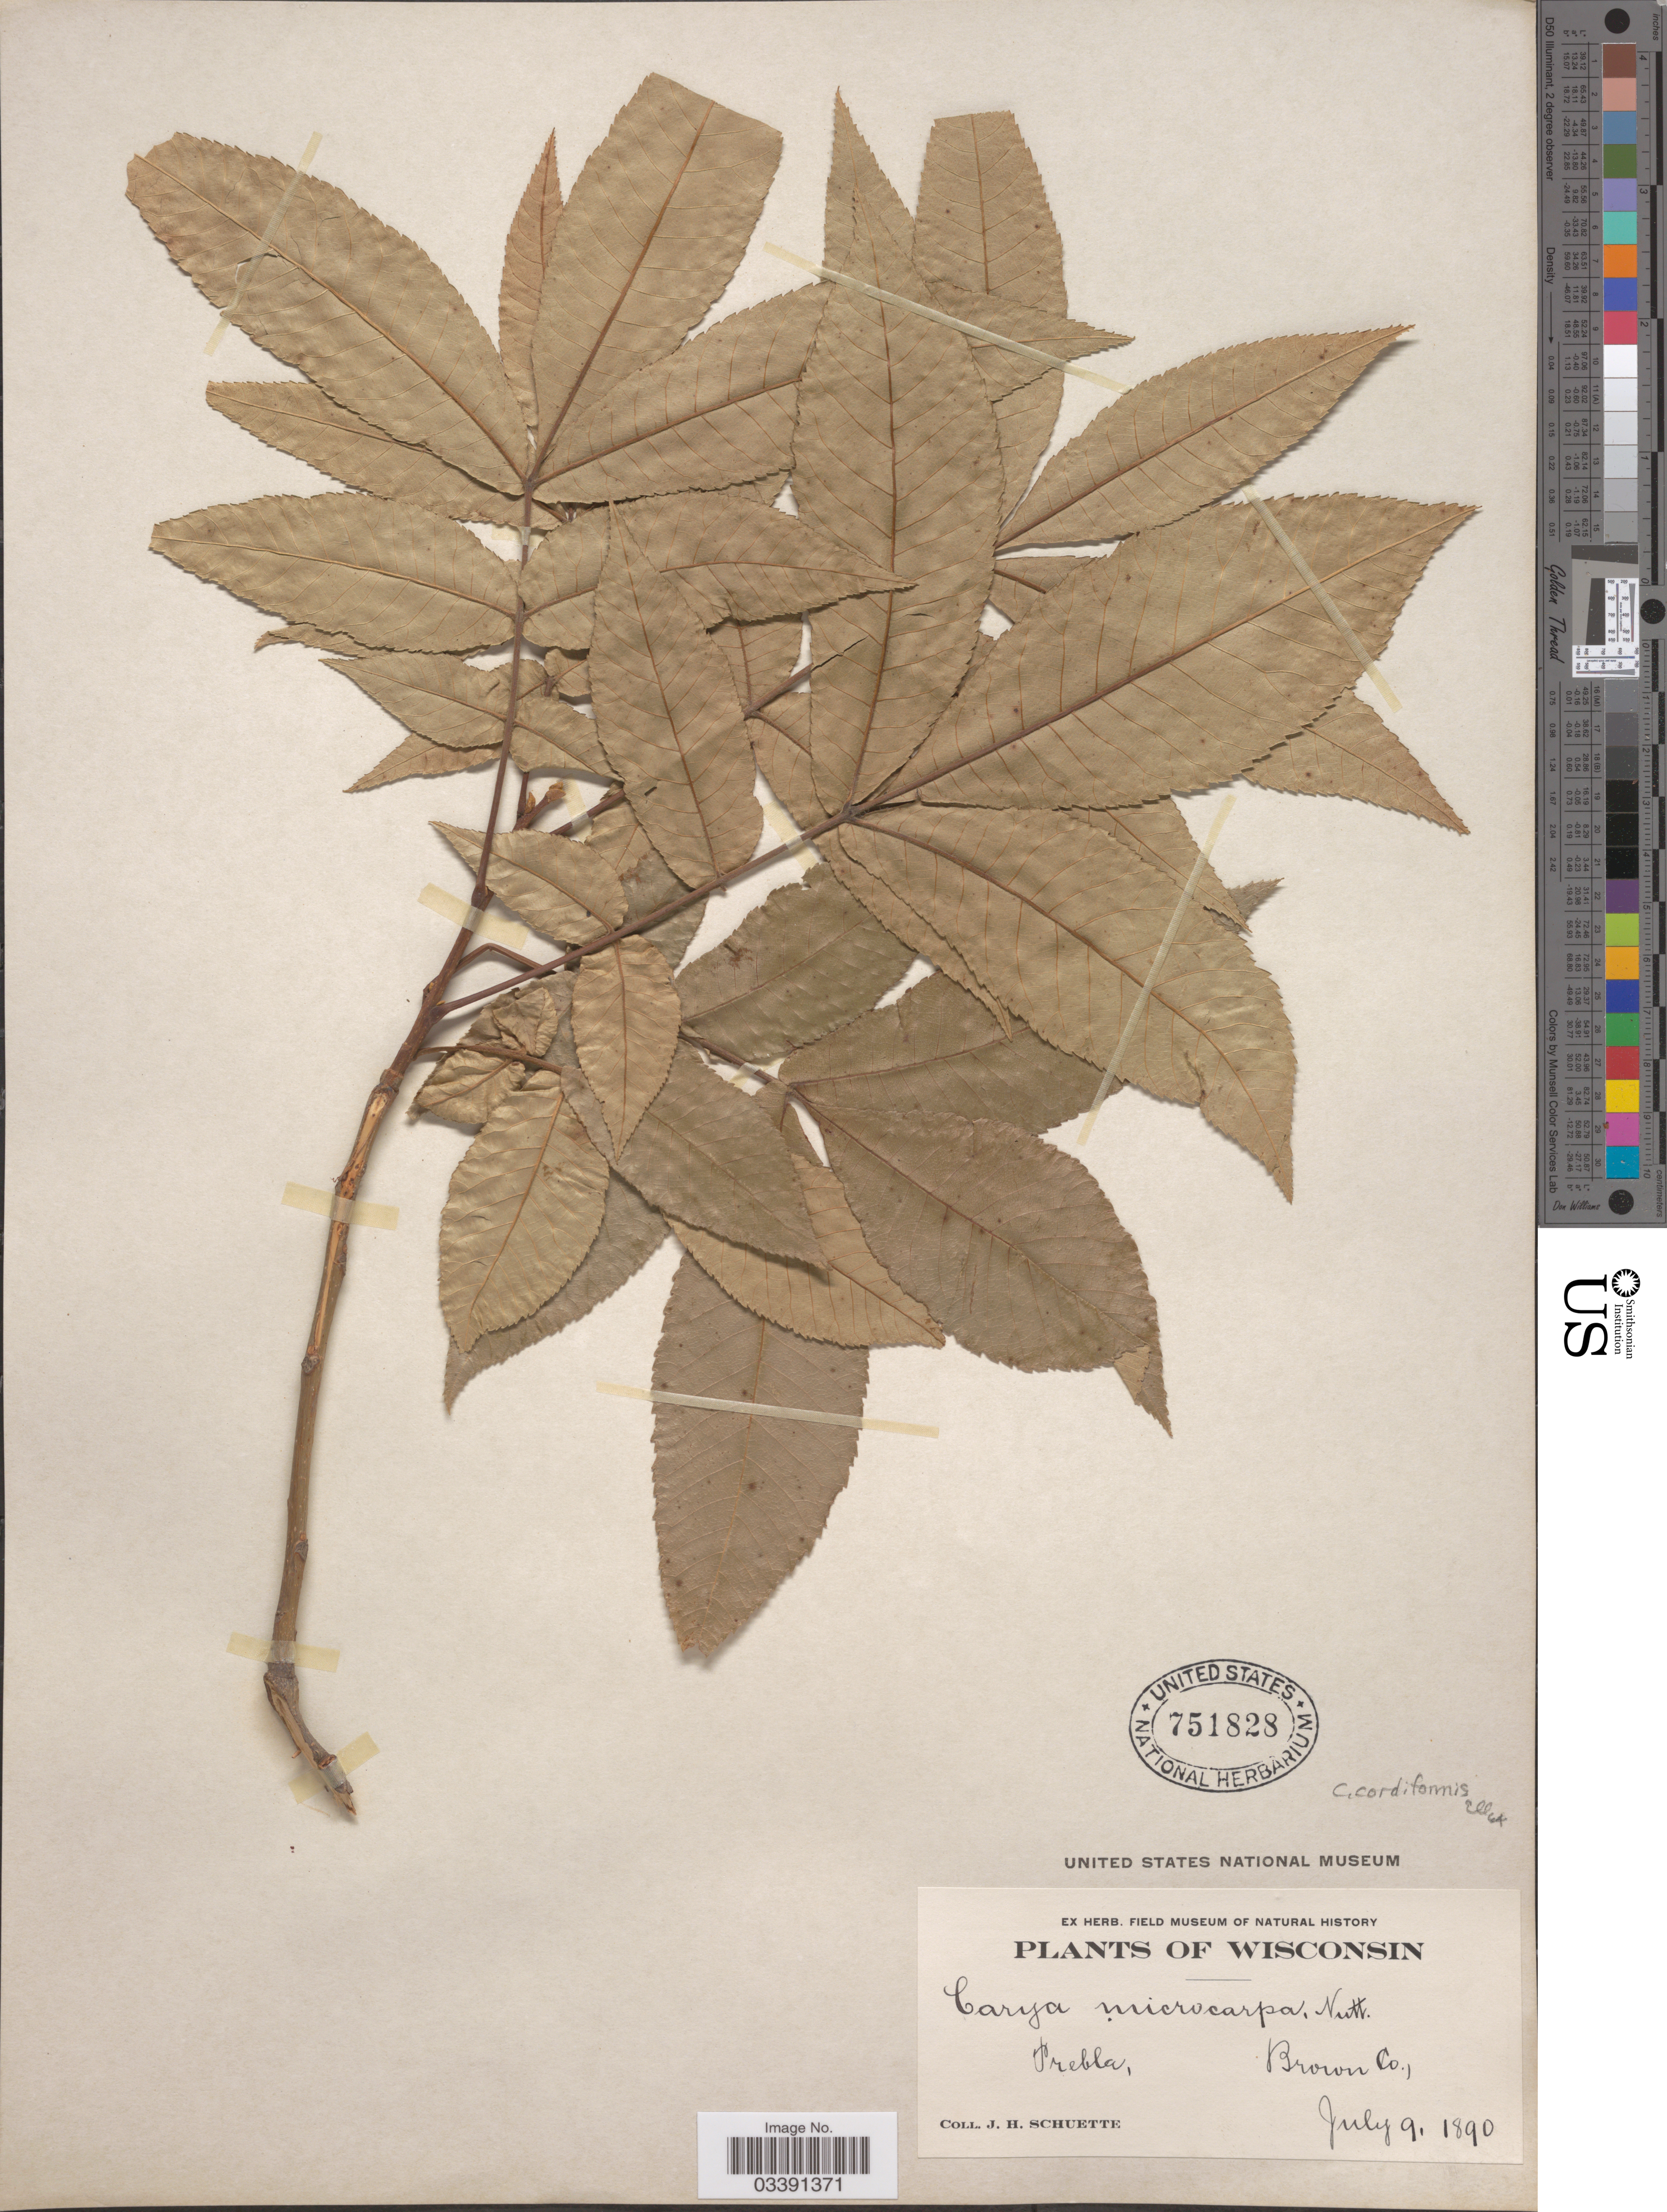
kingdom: Plantae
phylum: Tracheophyta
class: Magnoliopsida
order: Fagales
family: Juglandaceae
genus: Carya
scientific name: Carya cordiformis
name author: (Wangenh.) K. Koch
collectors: J. H. Schuette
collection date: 1890-07-09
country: United States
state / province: Wisconsin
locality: Preble, Brown Co.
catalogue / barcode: US 751828